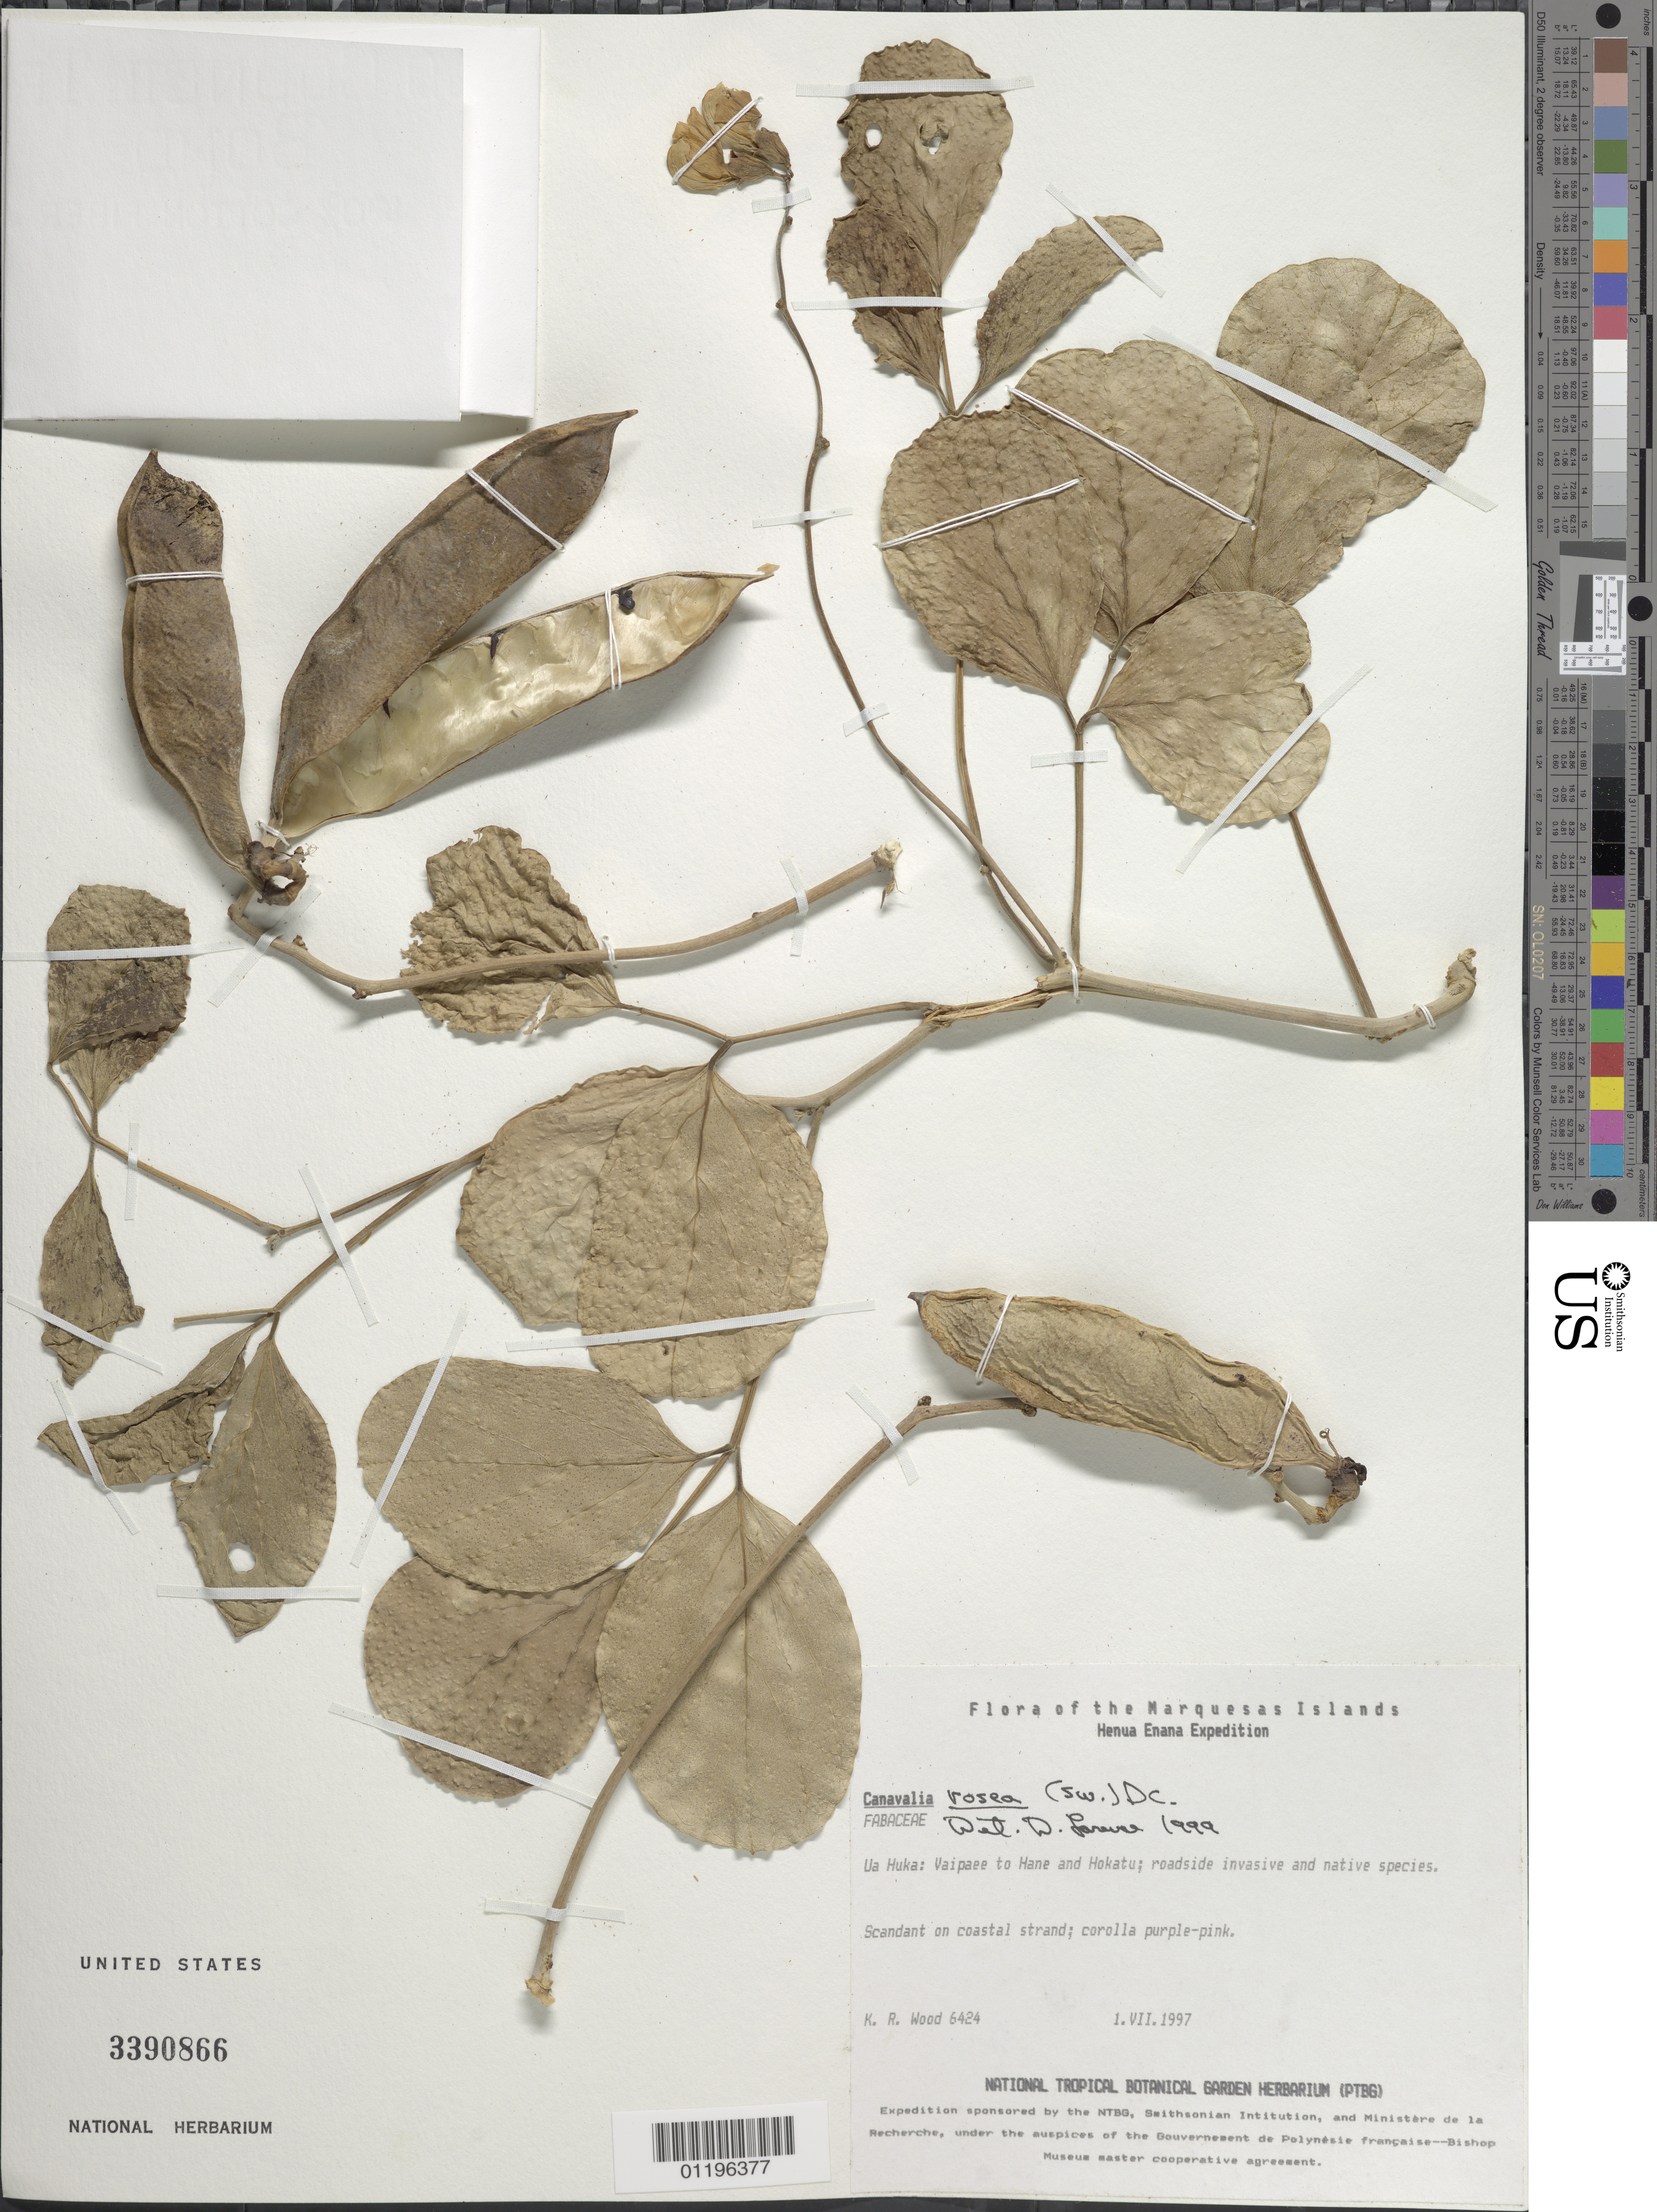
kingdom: Plantae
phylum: Tracheophyta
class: Magnoliopsida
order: Fabales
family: Fabaceae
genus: Canavalia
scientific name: Canavalia rosea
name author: (Sw.) DC.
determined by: Lorence, David H., (PTBG), National Tropical Botanical Garden (UNITED STATES)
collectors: K. R. Wood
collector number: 6424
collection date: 1997-07-01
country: French Polynesia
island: Ua Huka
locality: Vaipaee to Hane and Hokatu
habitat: Roadside, scandant on coastal strand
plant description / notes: Collections of both invasive and native species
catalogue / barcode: US 3390866